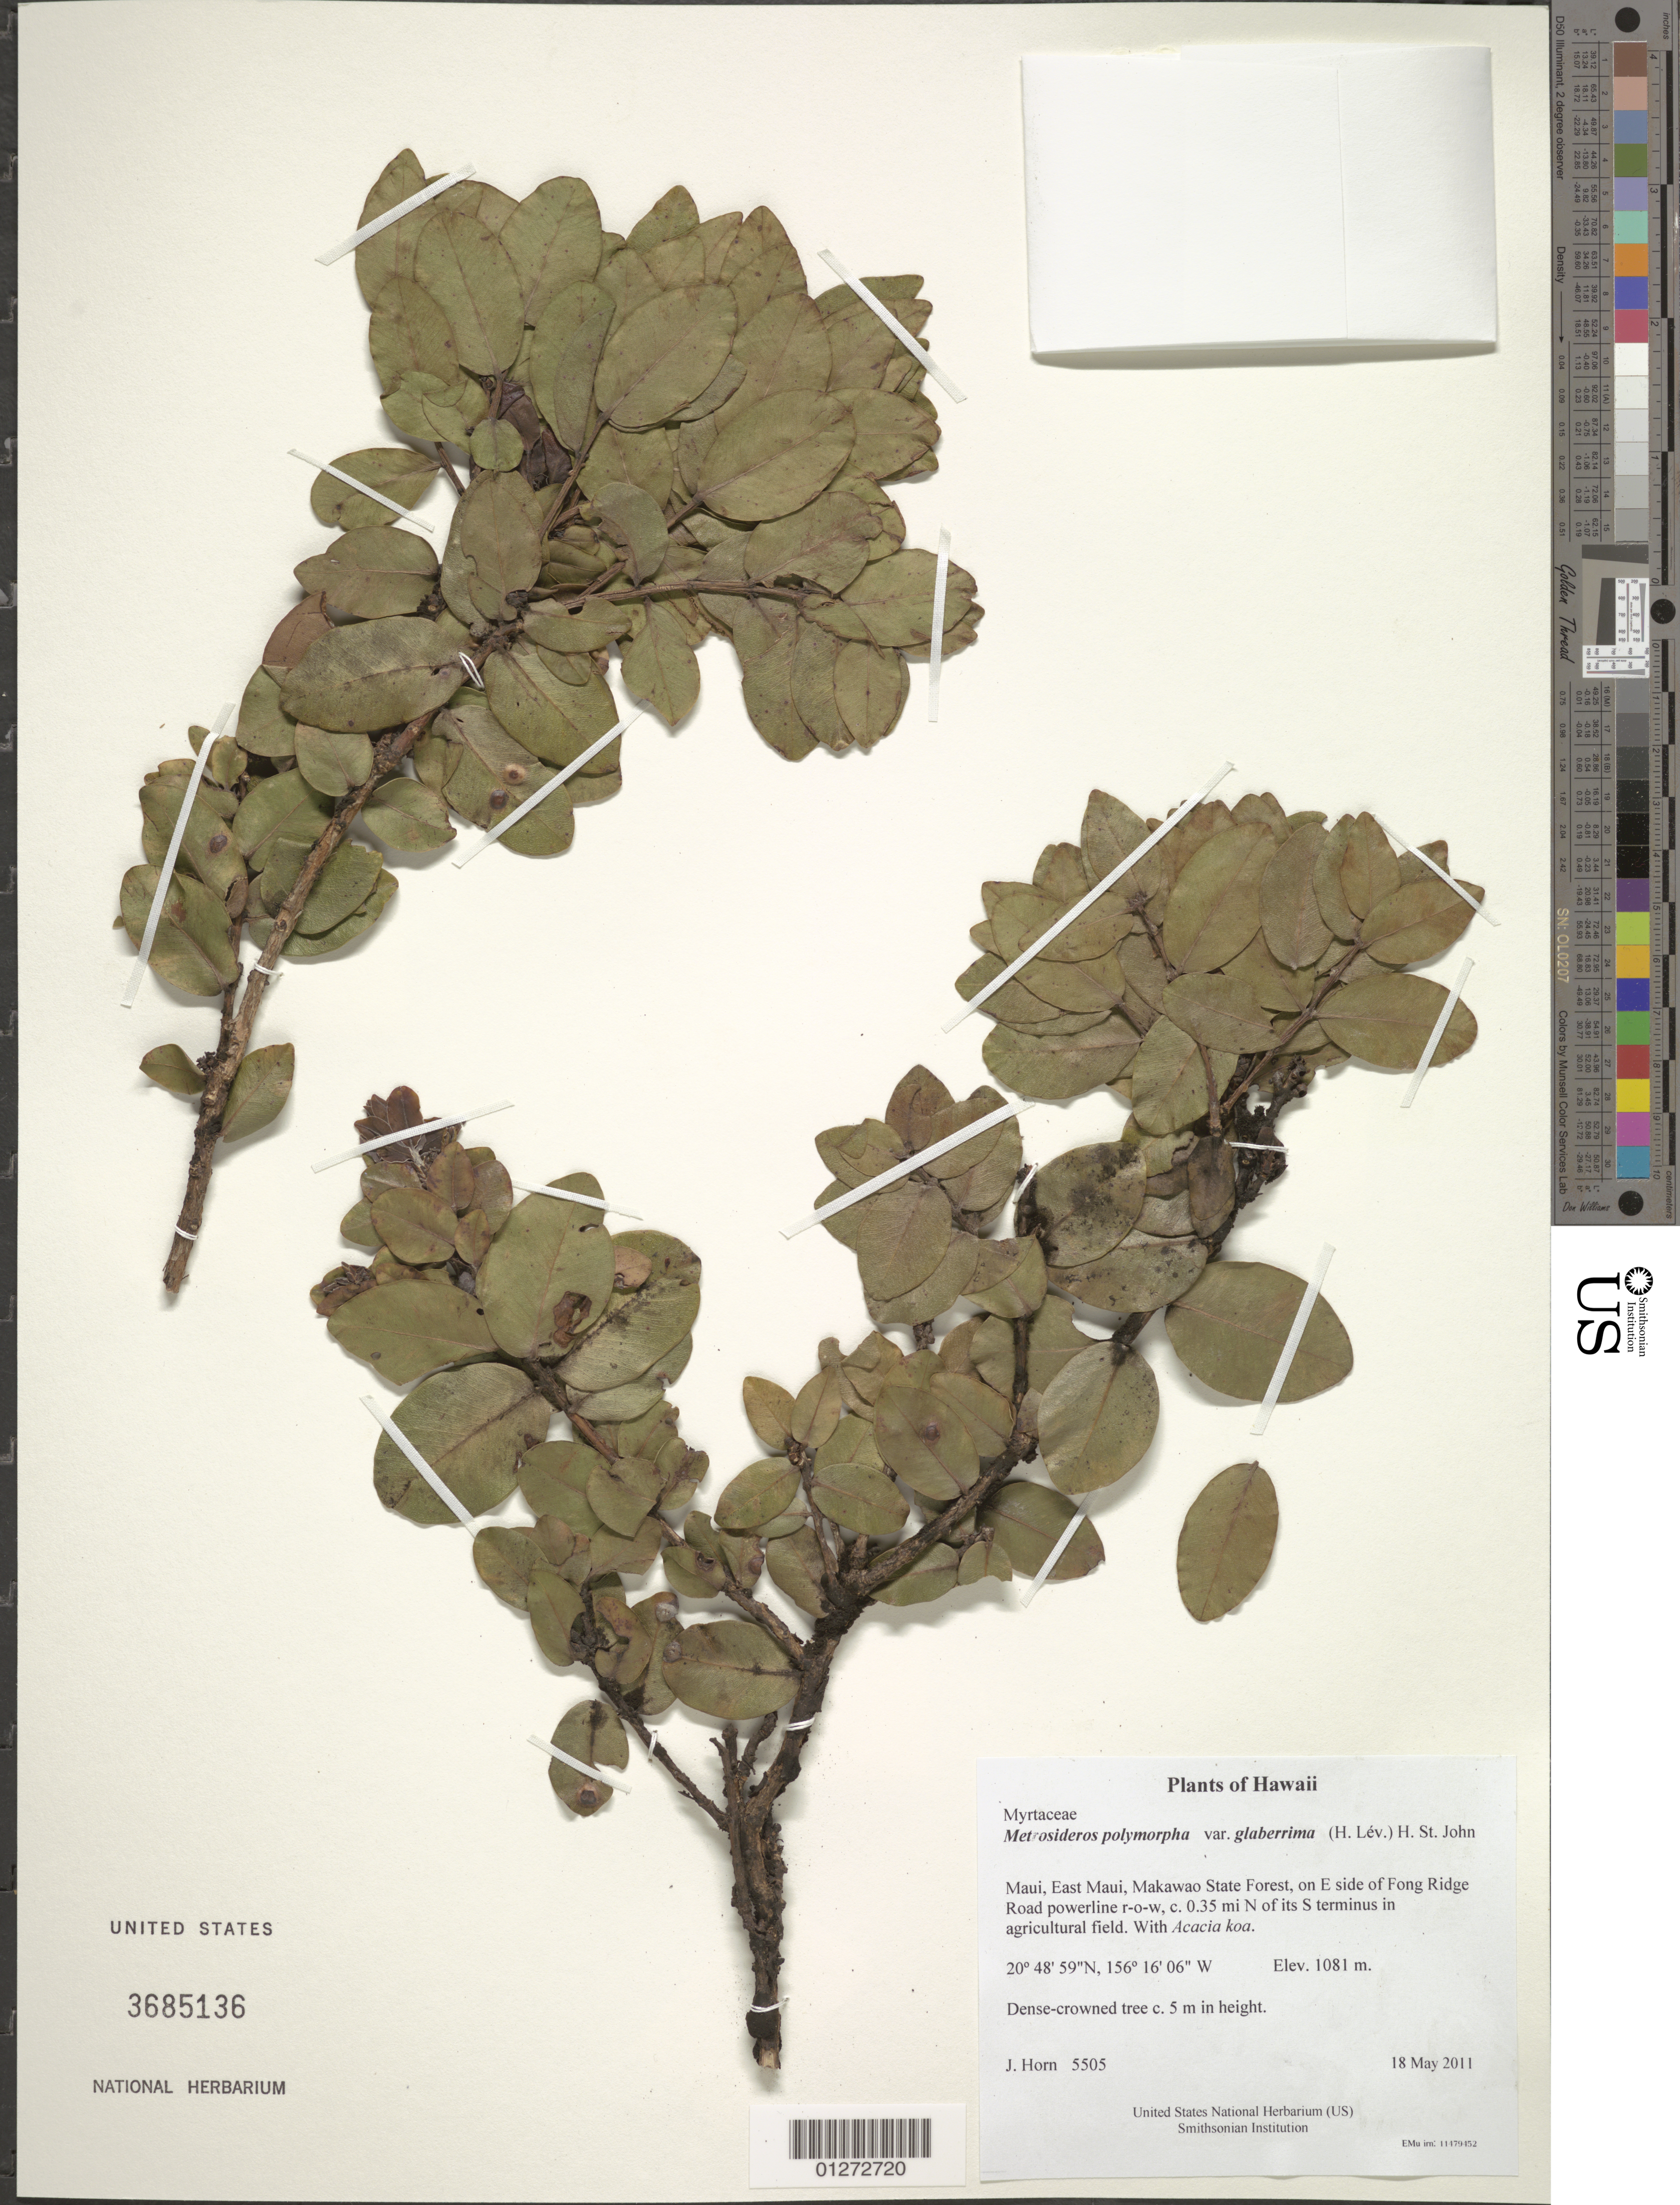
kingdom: Plantae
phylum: Tracheophyta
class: Magnoliopsida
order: Myrtales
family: Myrtaceae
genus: Metrosideros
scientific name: Metrosideros polymorpha var. glaberrima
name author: (H. Lév.) H. St. John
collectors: J. Horn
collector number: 5505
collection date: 2011-05-18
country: United States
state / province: Hawaii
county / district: Maui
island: Maui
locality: East Maui, Makawao State Forest, on E side of Fong Ridge Road powerline r-o-w, c. 0.35 mi N of its S terminus in agricultural field.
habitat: Forest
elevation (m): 1081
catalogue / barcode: US 3685136